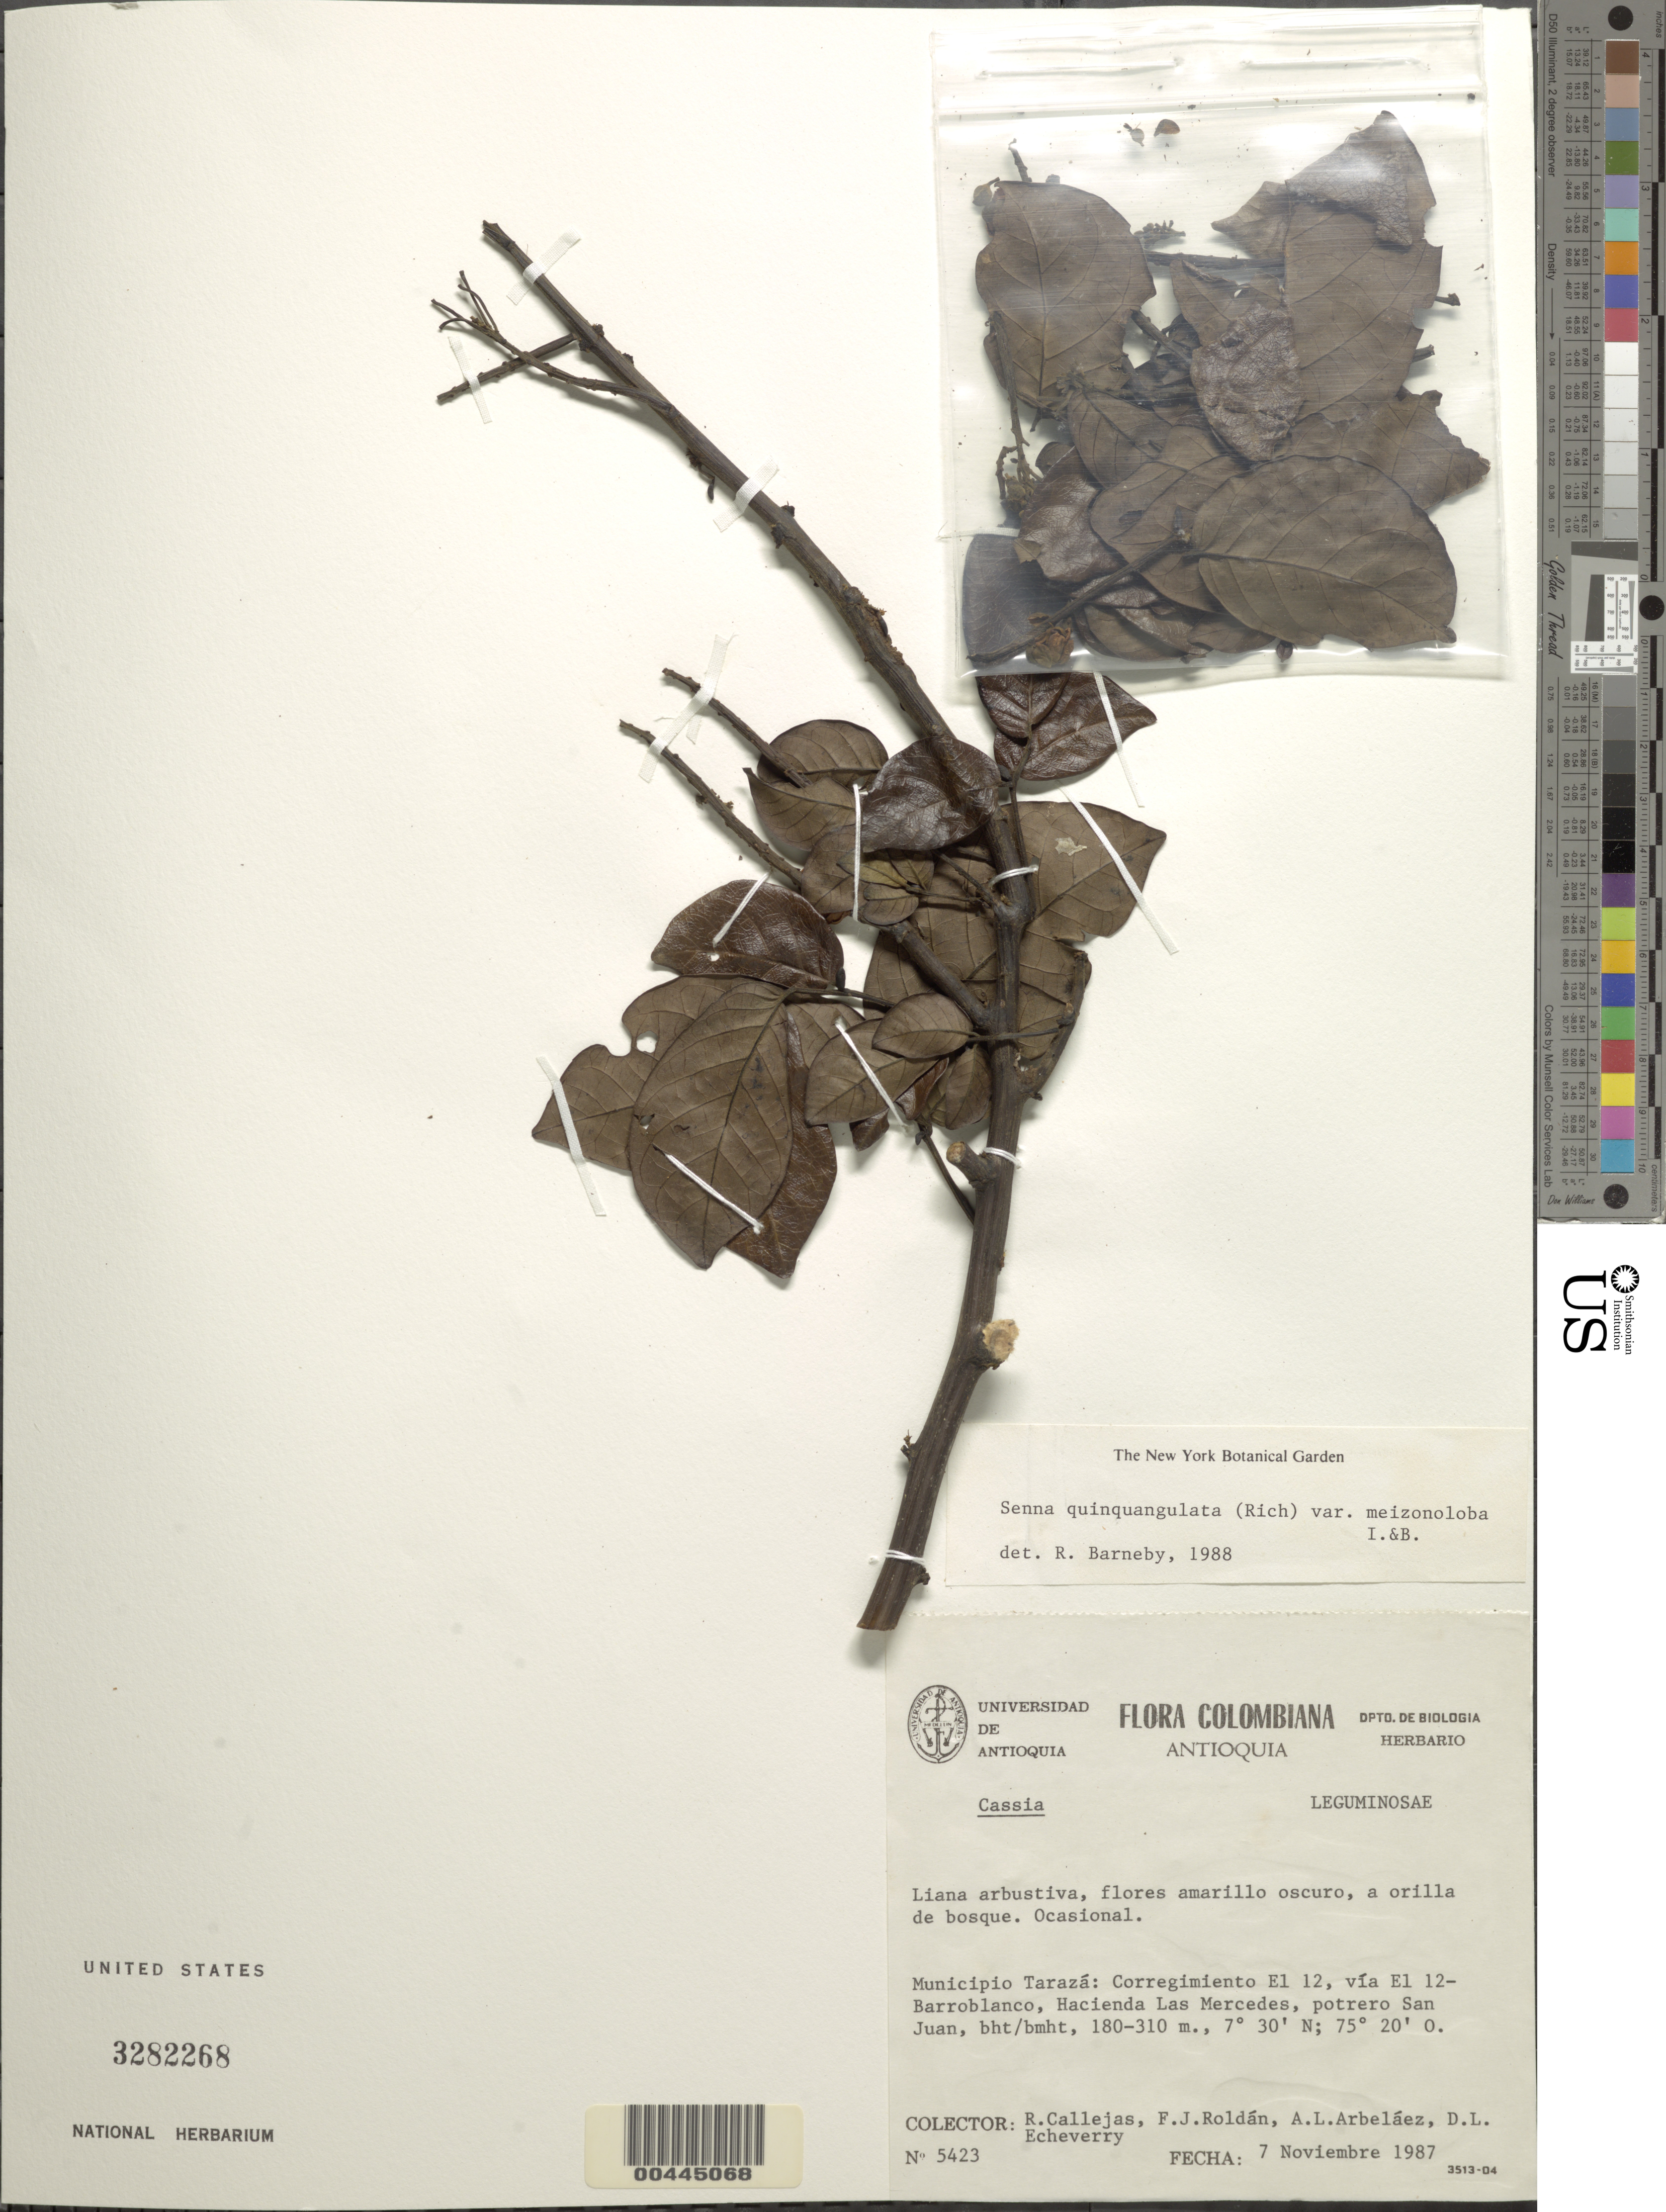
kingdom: Plantae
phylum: Tracheophyta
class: Magnoliopsida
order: Fabales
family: Fabaceae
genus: Senna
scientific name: Senna quinquangulata var. meizonoloba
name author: H.S. Irwin & Barneby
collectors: R. Callejas, F. J. Roldán, A. L. Arbelaez & D. Echeverry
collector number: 5423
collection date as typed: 07 Nov 1987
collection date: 1987-11-07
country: Colombia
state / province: Antioquia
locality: Taraza, Hacienda las Mercedes, San Juan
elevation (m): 180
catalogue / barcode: US 3282268